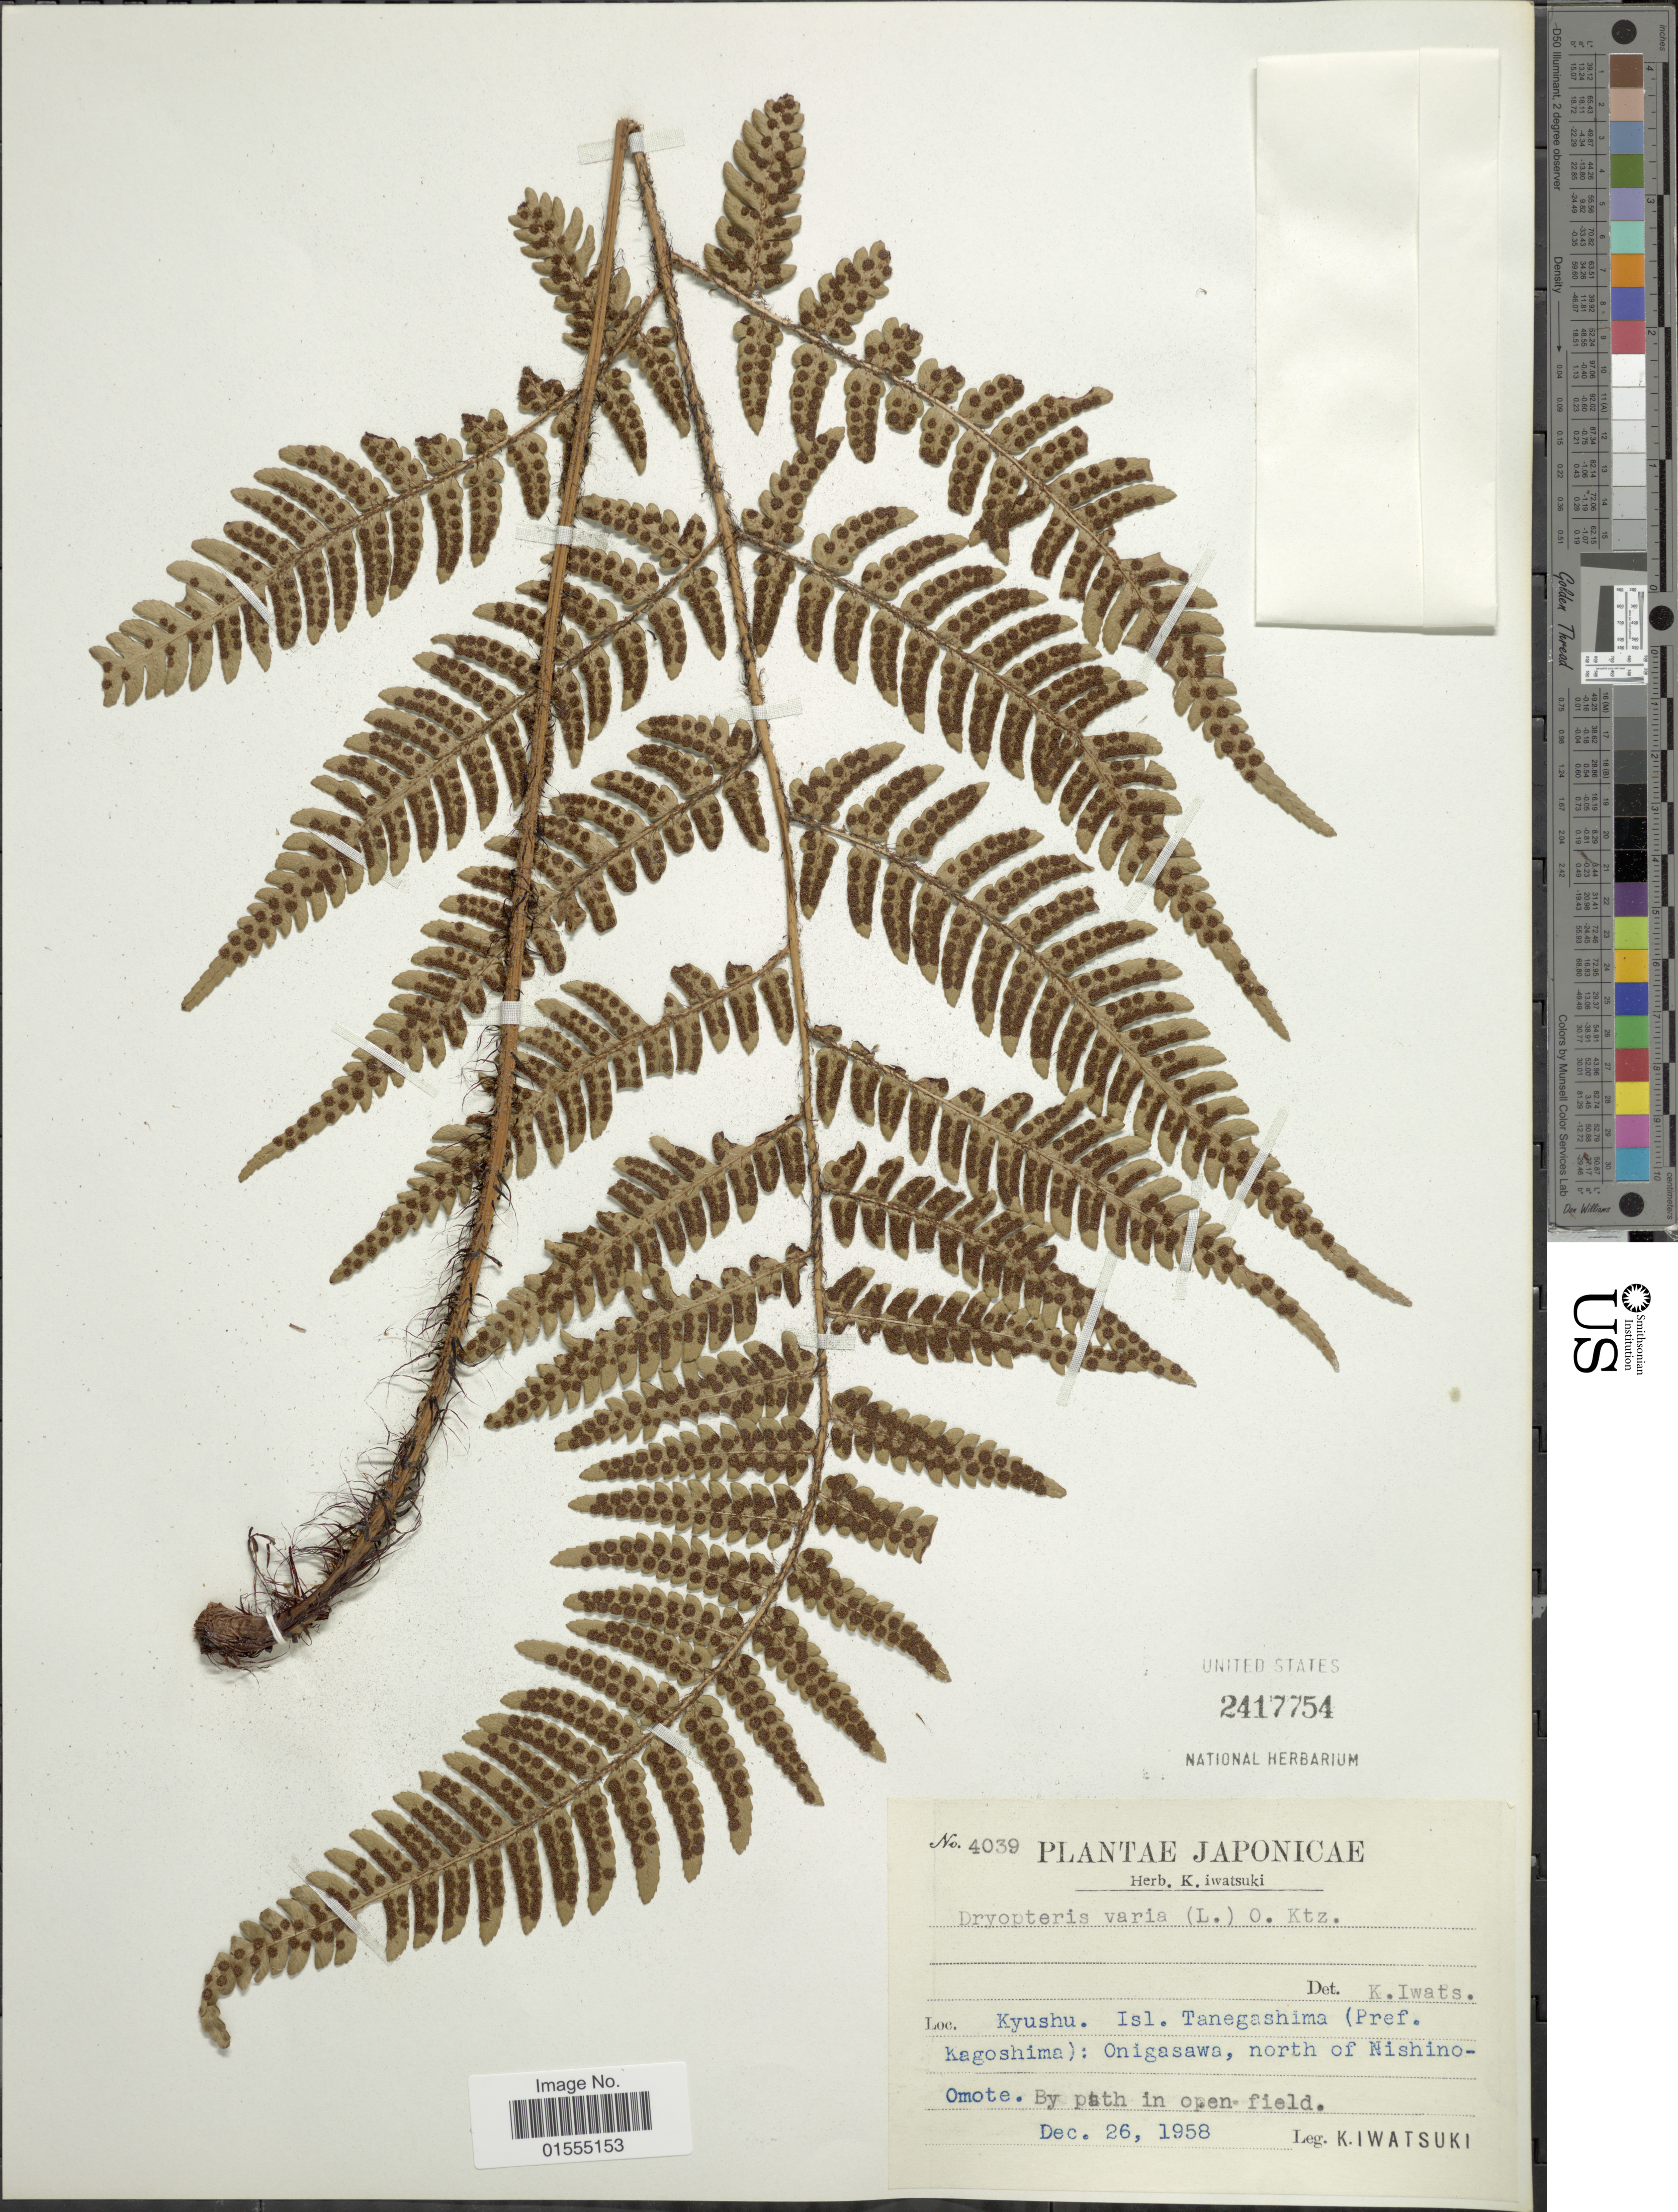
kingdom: Plantae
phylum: Tracheophyta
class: Polypodiopsida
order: Polypodiales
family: Dryopteridaceae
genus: Dryopteris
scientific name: Dryopteris varia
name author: (L.) Kuntze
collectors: K. Iwatsuki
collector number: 4039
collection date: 1958-12-26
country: Japan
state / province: Kagosima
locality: Kyushu Isl. Tanegashima (Pref kagoshima): Onigasawa, north of Nishino-Omote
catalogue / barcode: US 2417754